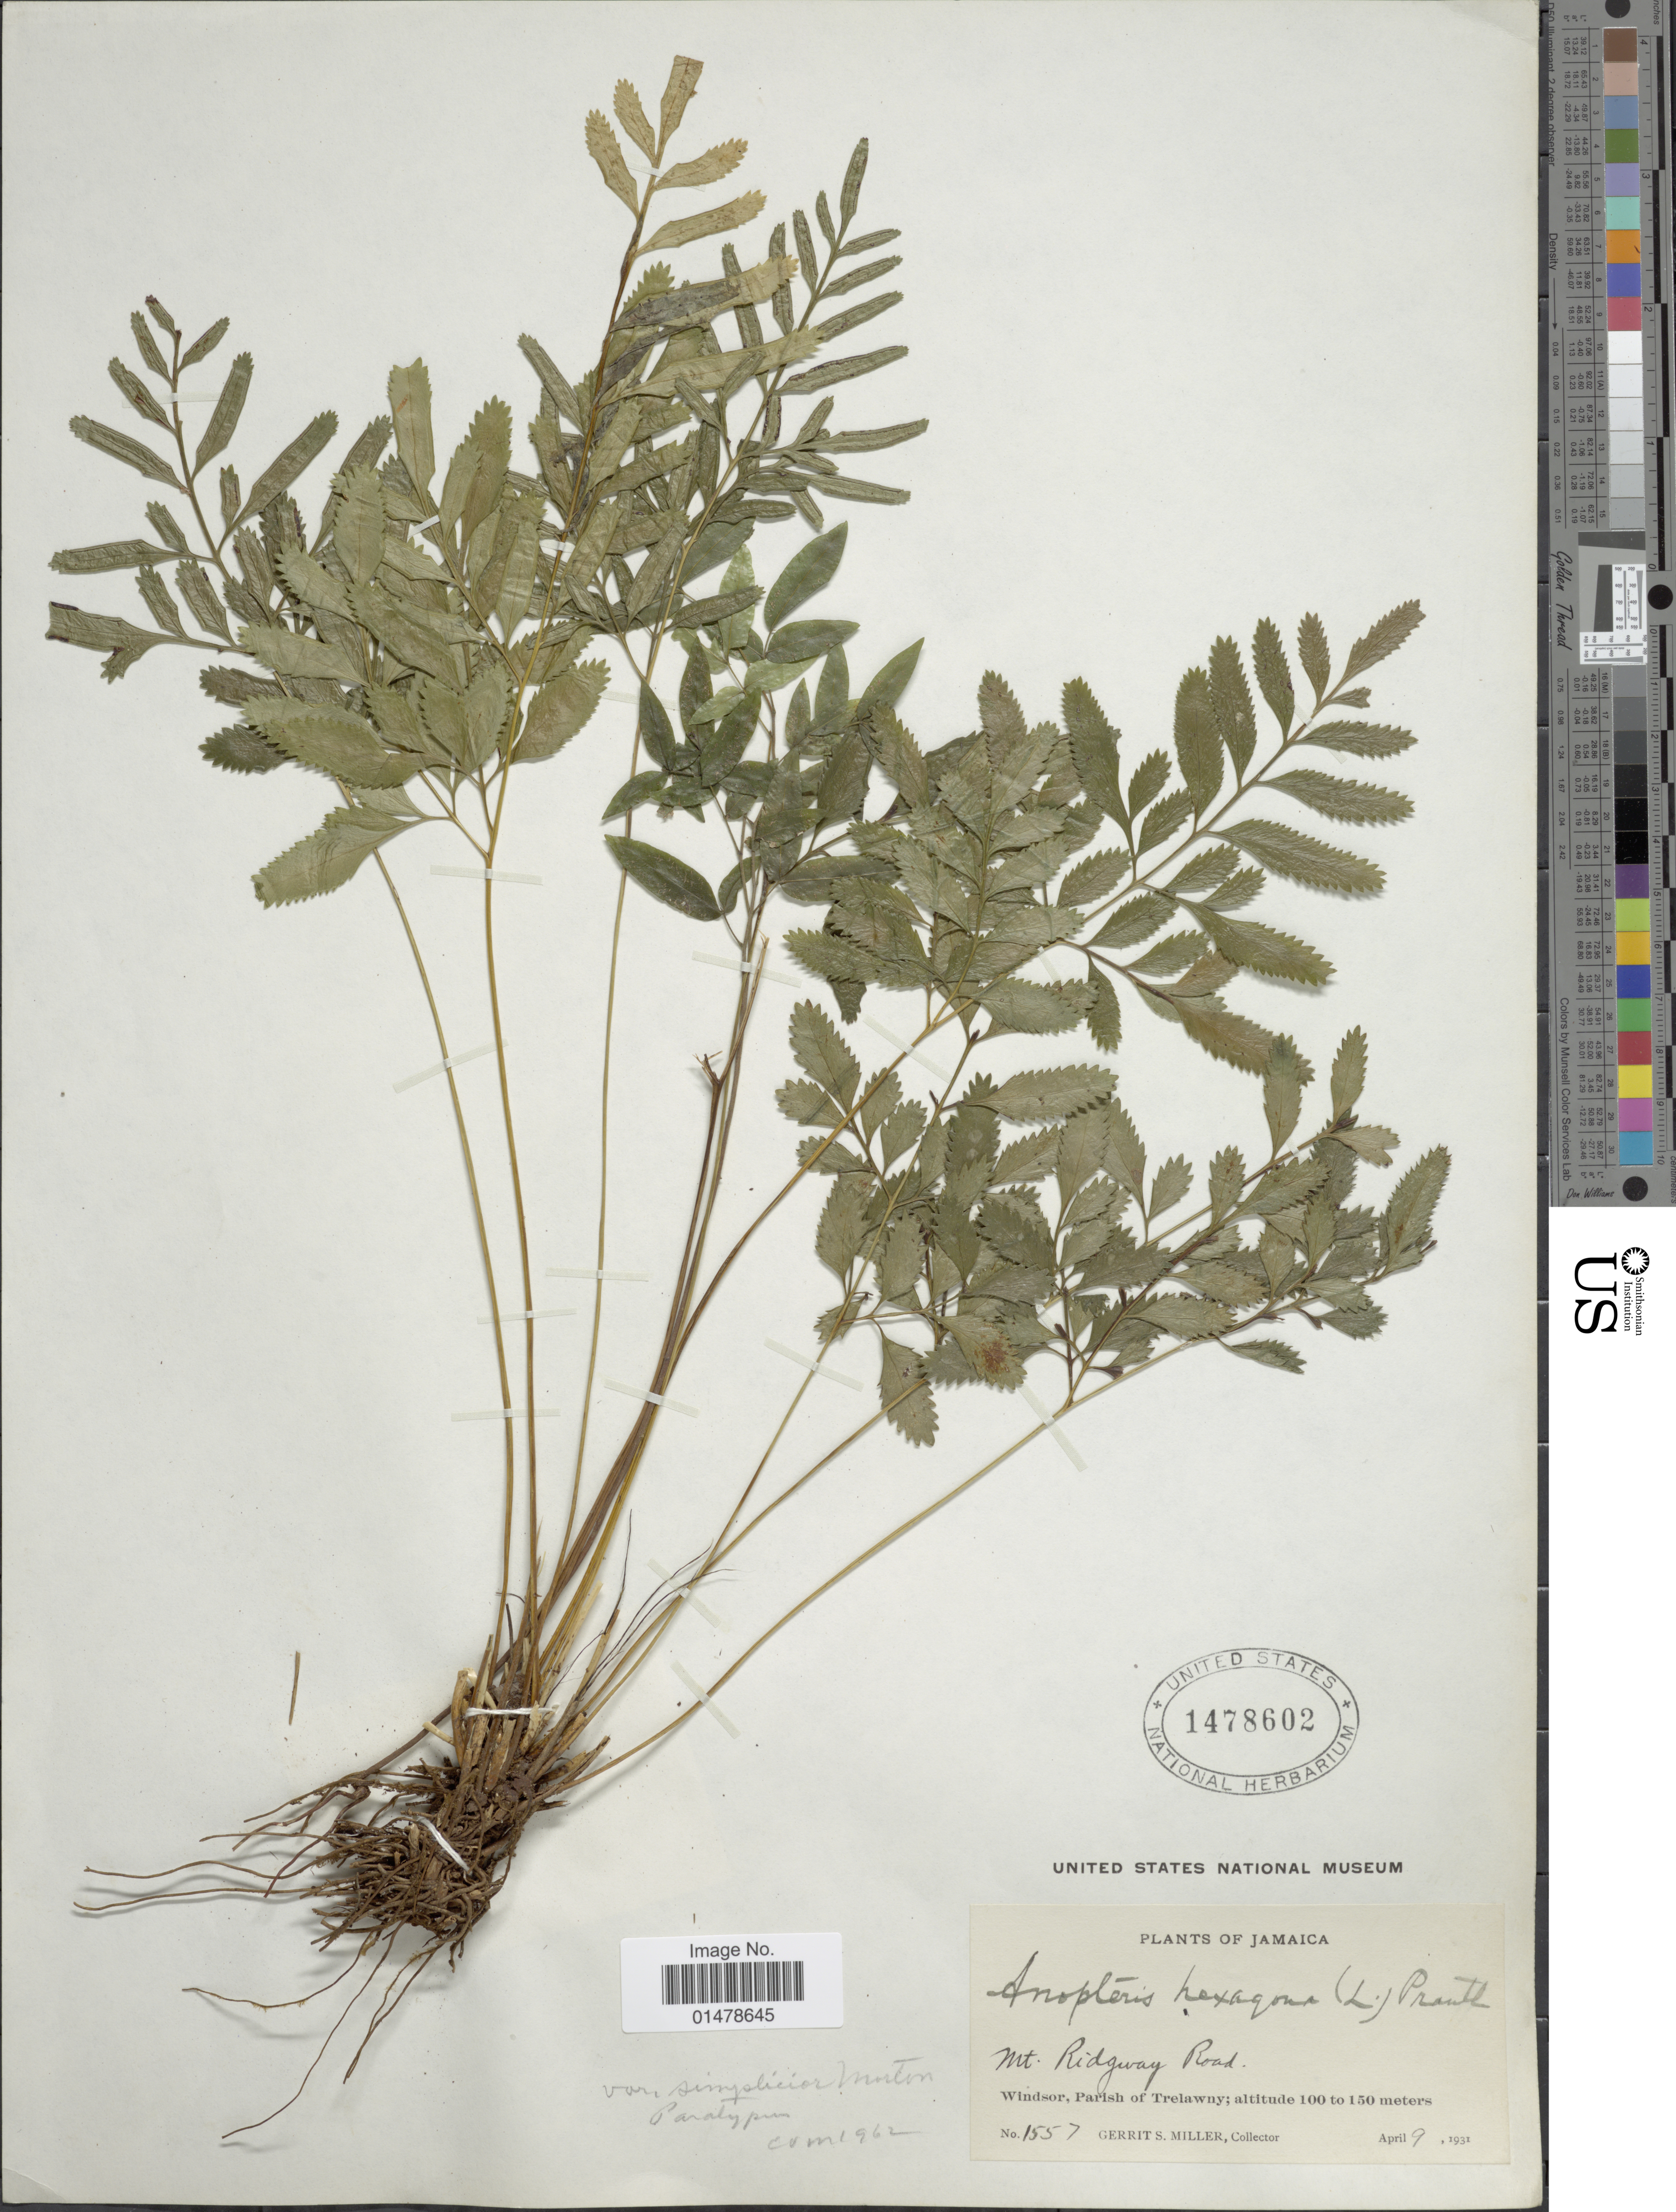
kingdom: Plantae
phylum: Tracheophyta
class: Polypodiopsida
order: Polypodiales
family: Pteridaceae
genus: Pteris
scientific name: Pteris hexagona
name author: (L.) Proctor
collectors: G. S. Miller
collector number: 1557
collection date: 1931-04-09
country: Jamaica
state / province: Trelawny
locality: Mt. Ridgway Road, Windsor, Parish of Trelawny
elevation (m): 100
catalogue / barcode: US 1478602